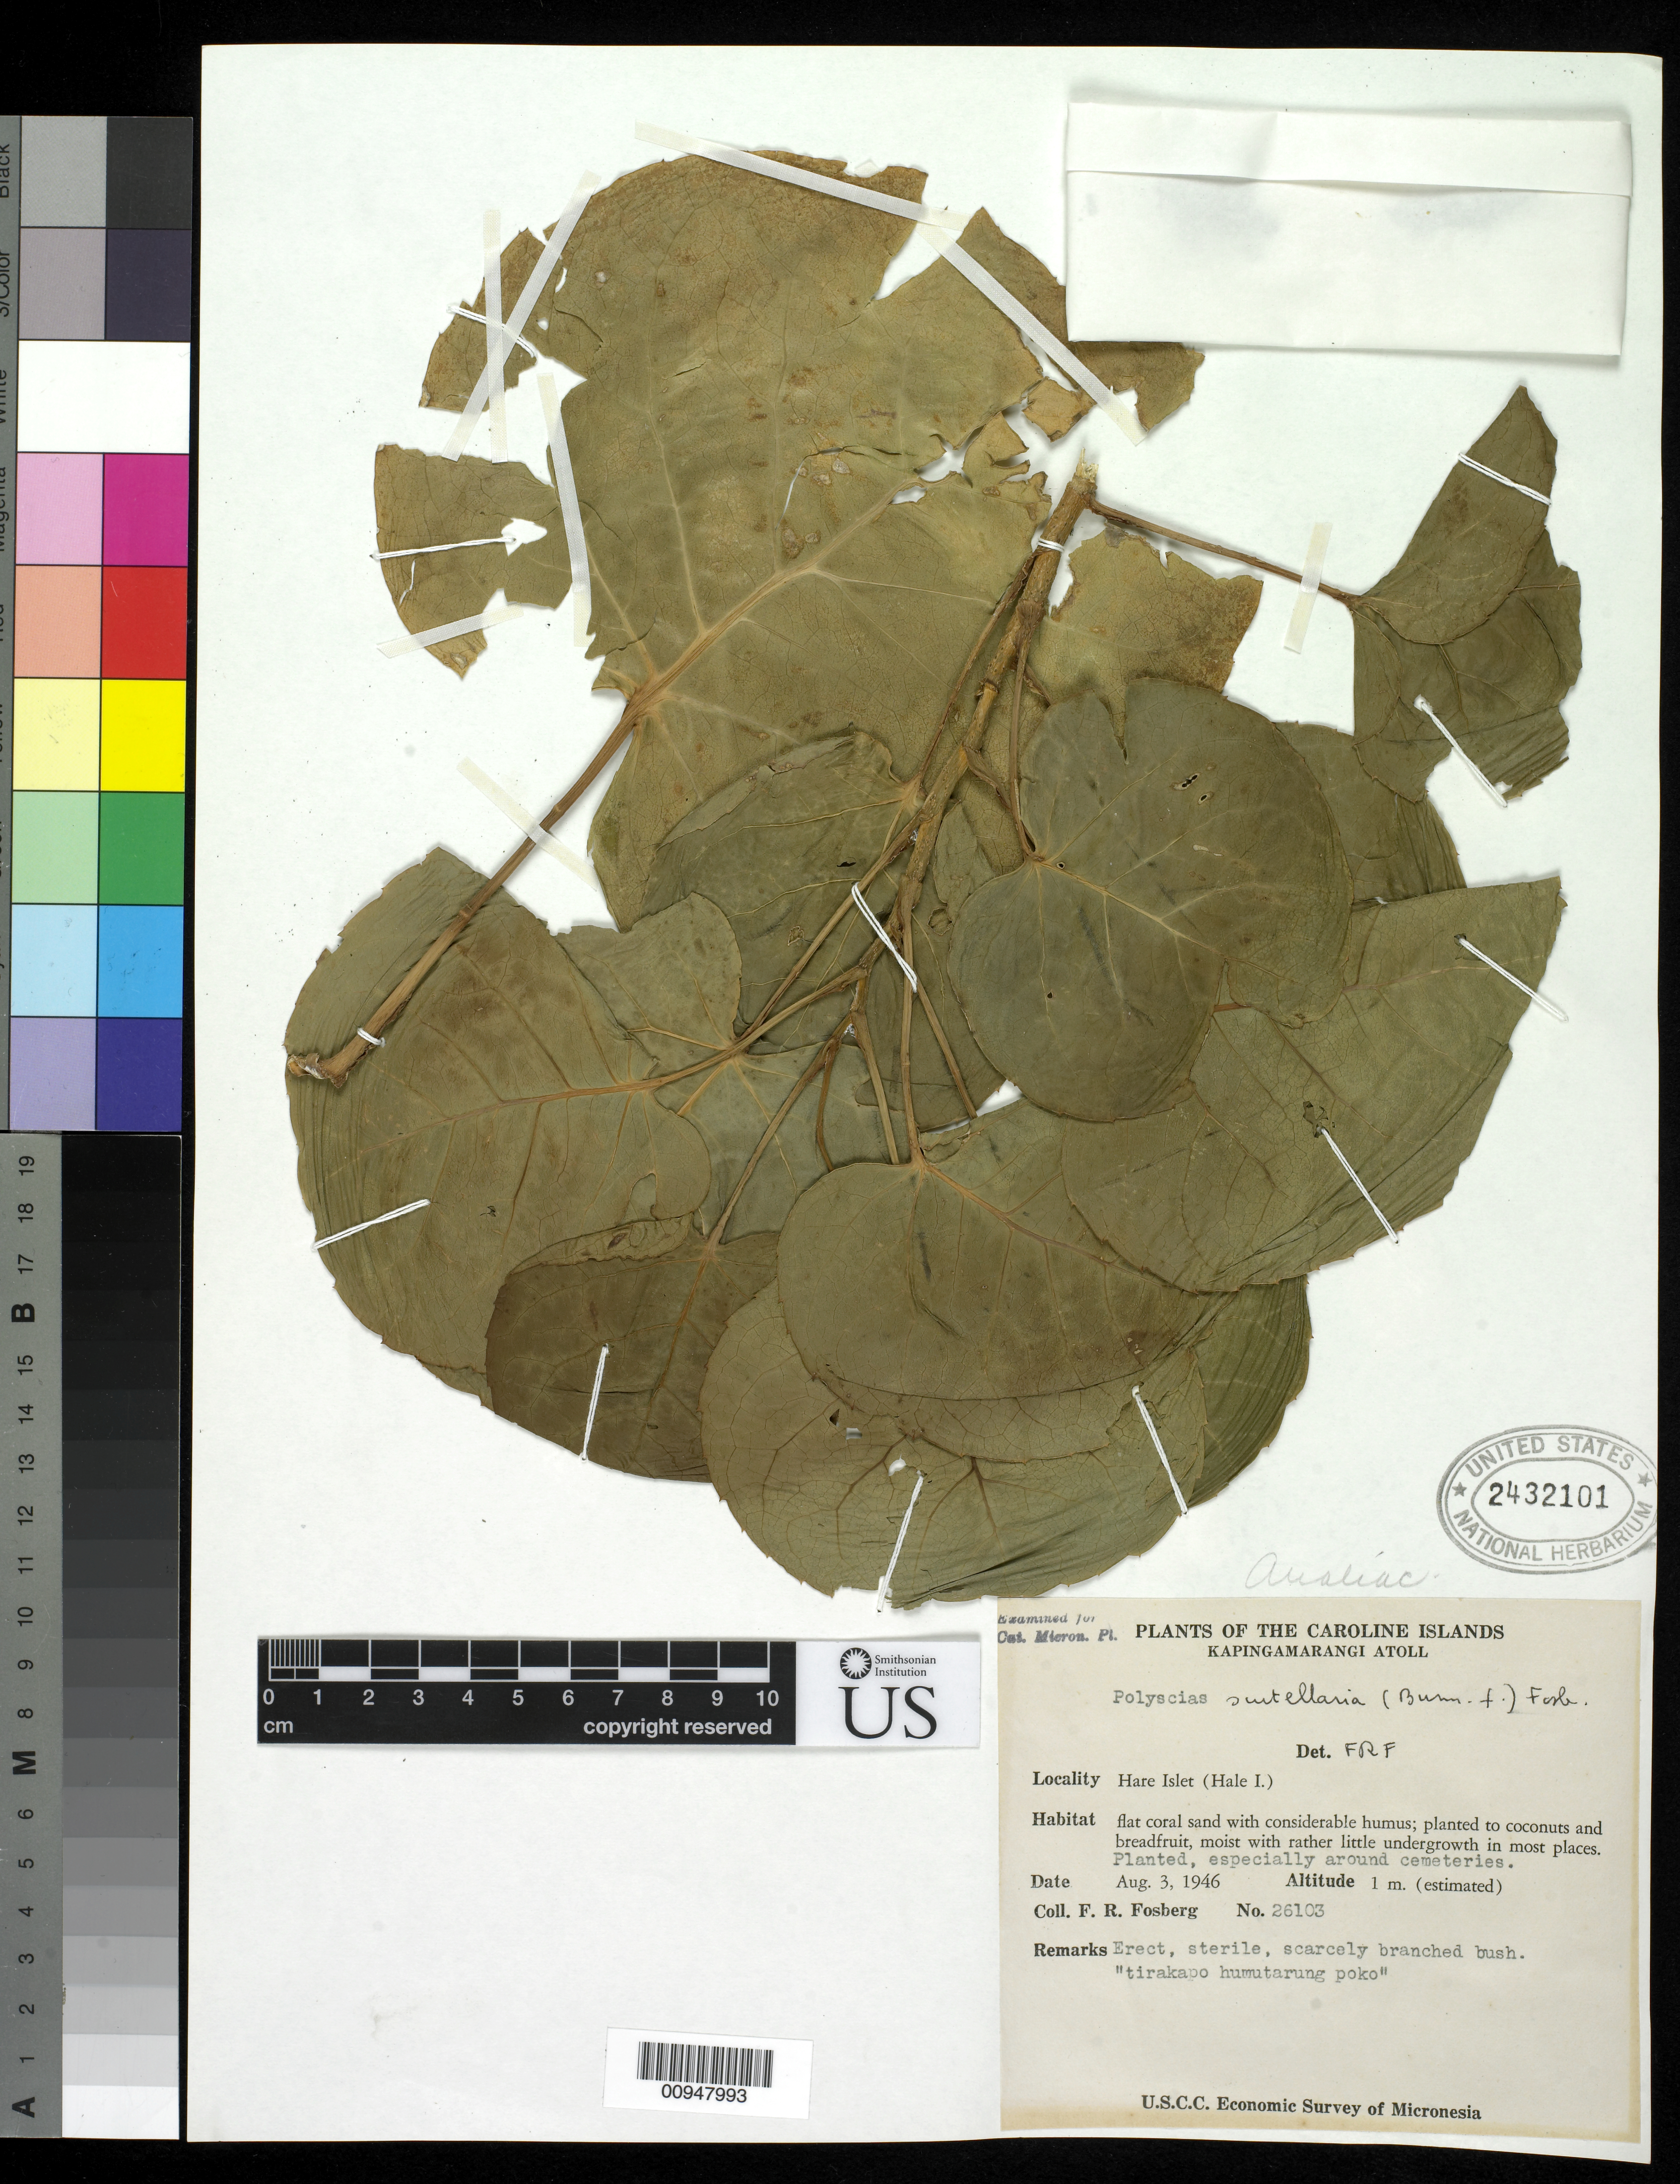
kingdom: Plantae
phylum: Tracheophyta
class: Magnoliopsida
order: Apiales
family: Araliaceae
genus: Polyscias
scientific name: Polyscias scutellaria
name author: (Burm. f.) Fosberg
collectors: F. R. Fosberg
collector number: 26103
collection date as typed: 03 Aug 1946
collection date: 1946-08-03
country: Micronesia, Federated States of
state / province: Truk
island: Hare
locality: Planted around cemeteries.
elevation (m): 1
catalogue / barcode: US 2432101